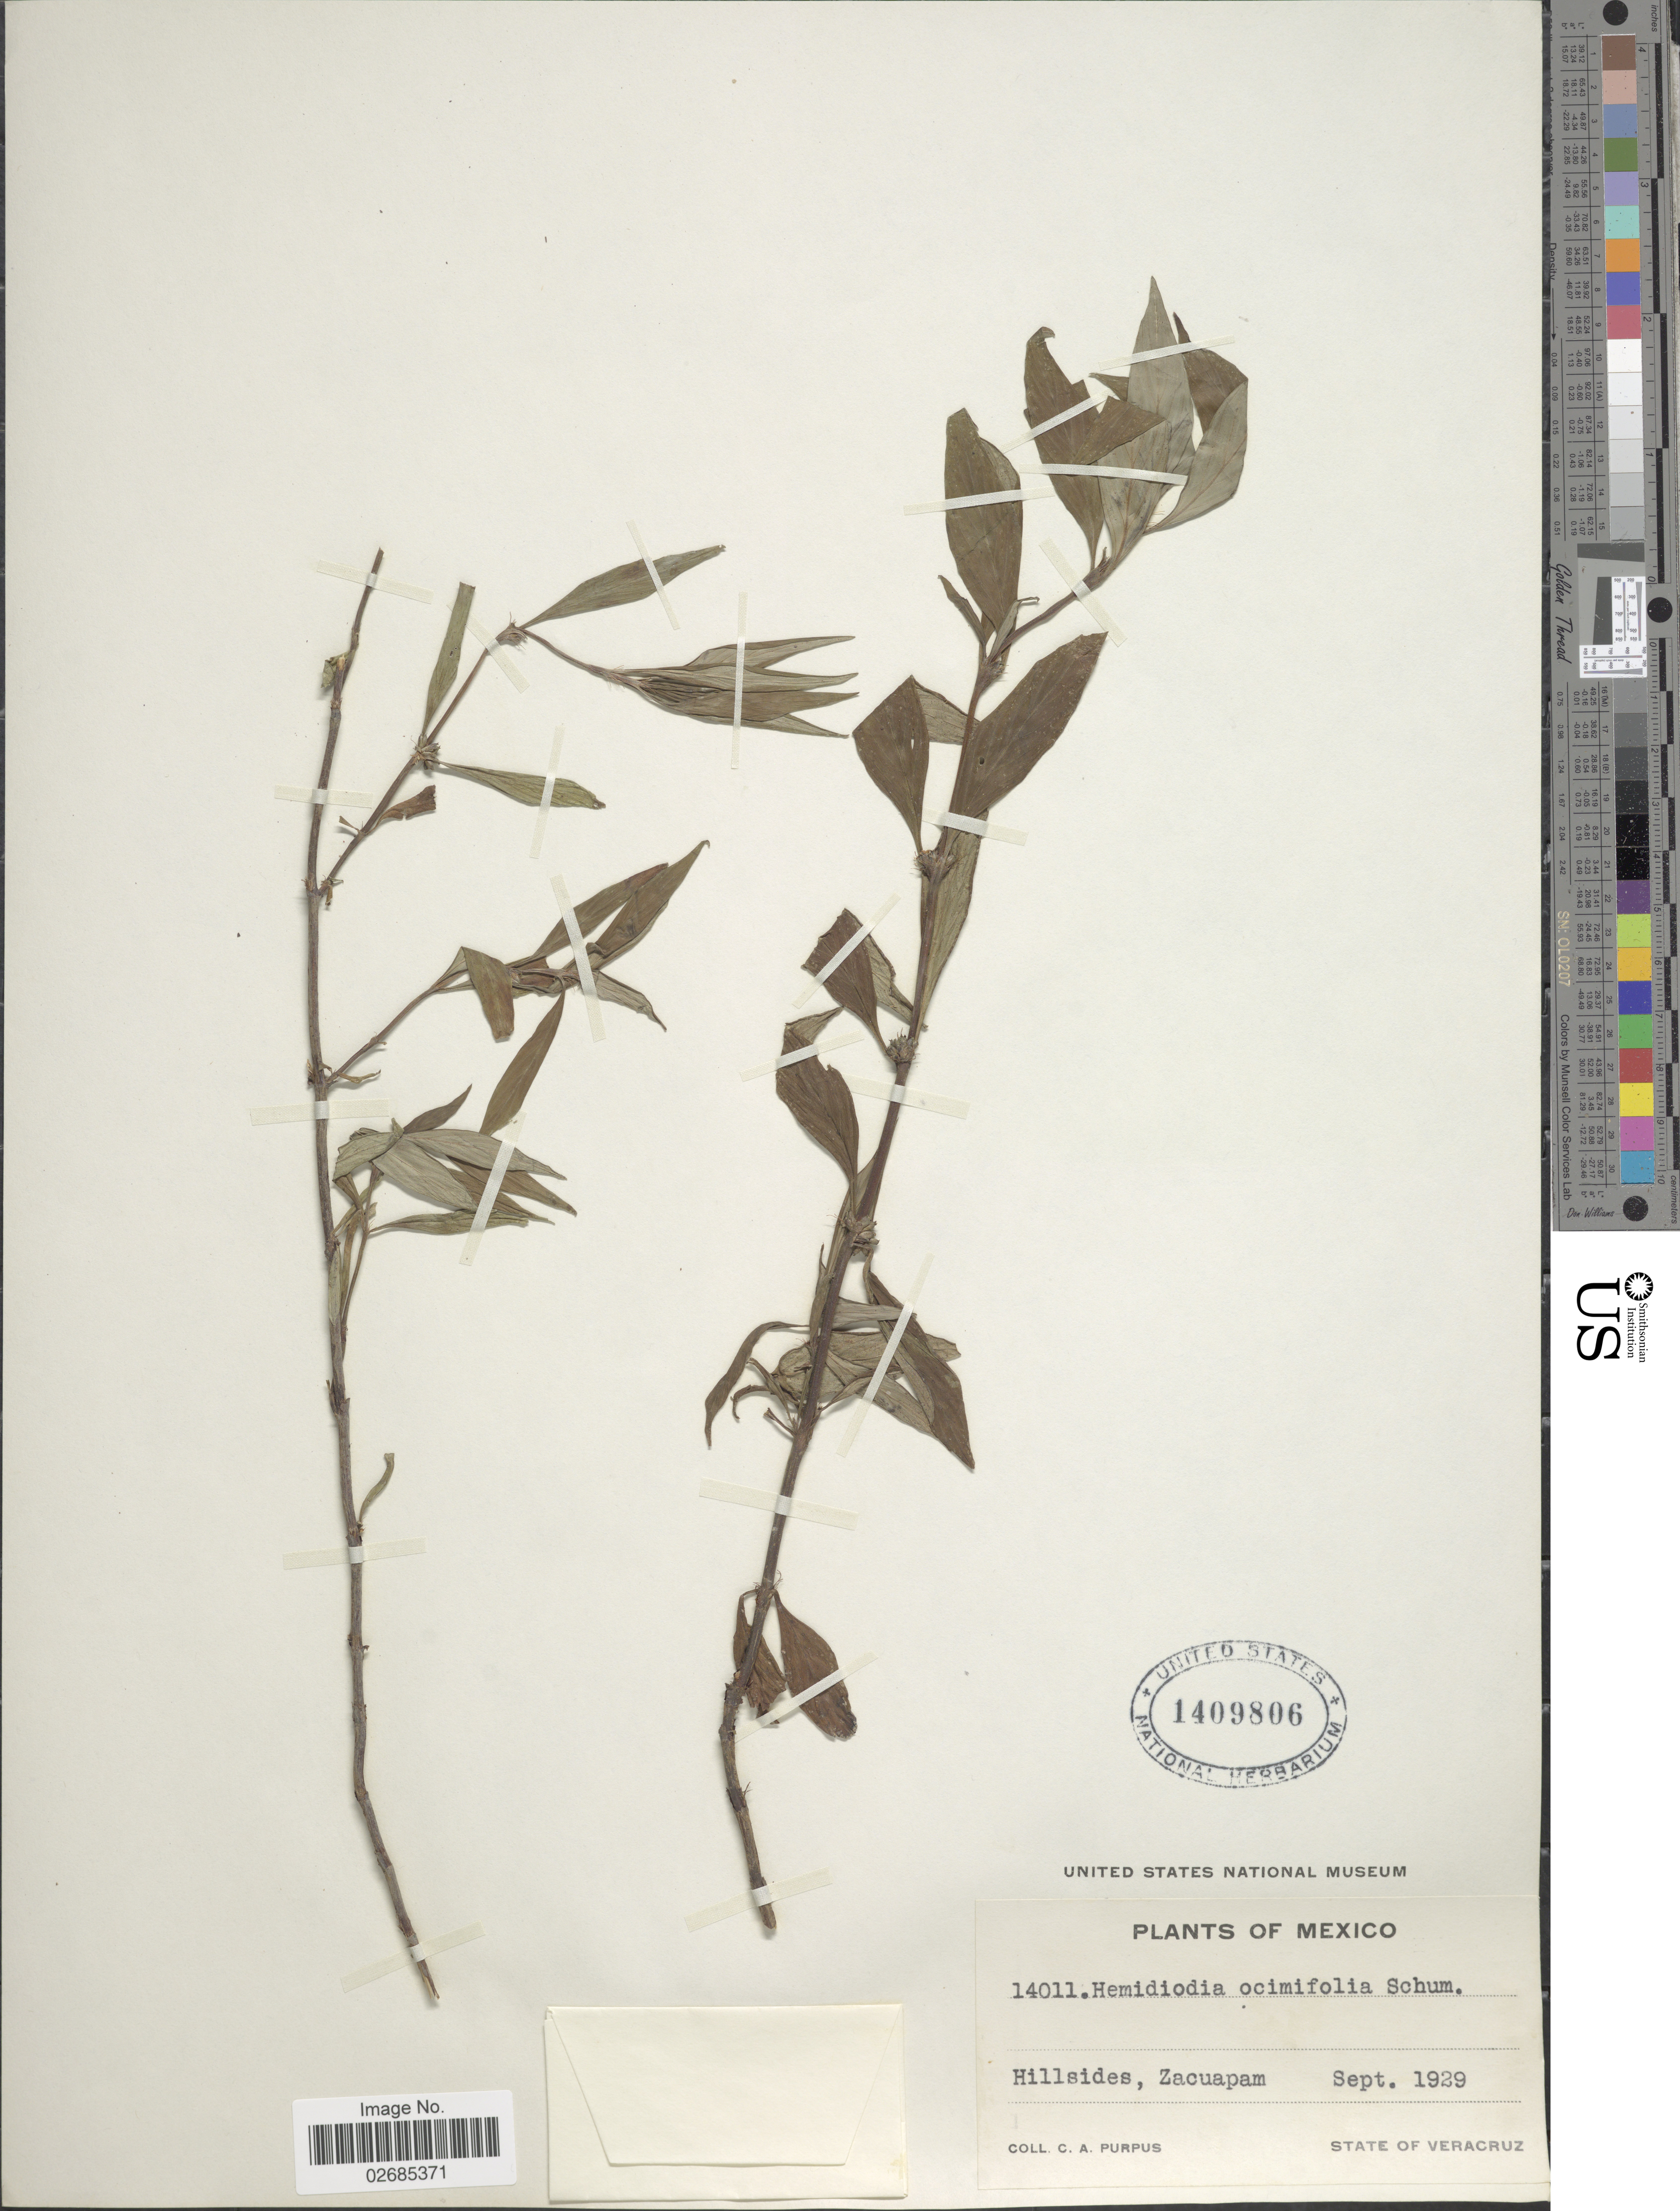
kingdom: Plantae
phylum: Tracheophyta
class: Magnoliopsida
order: Gentianales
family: Rubiaceae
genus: Hemidiodia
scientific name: Hemidiodia ocimifolia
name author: (Willd.) K. Schum.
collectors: C. A. Purpus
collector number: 14011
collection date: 1929-09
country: Mexico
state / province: Veracruz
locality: Hillsides, Zacuapam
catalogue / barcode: US 1409806